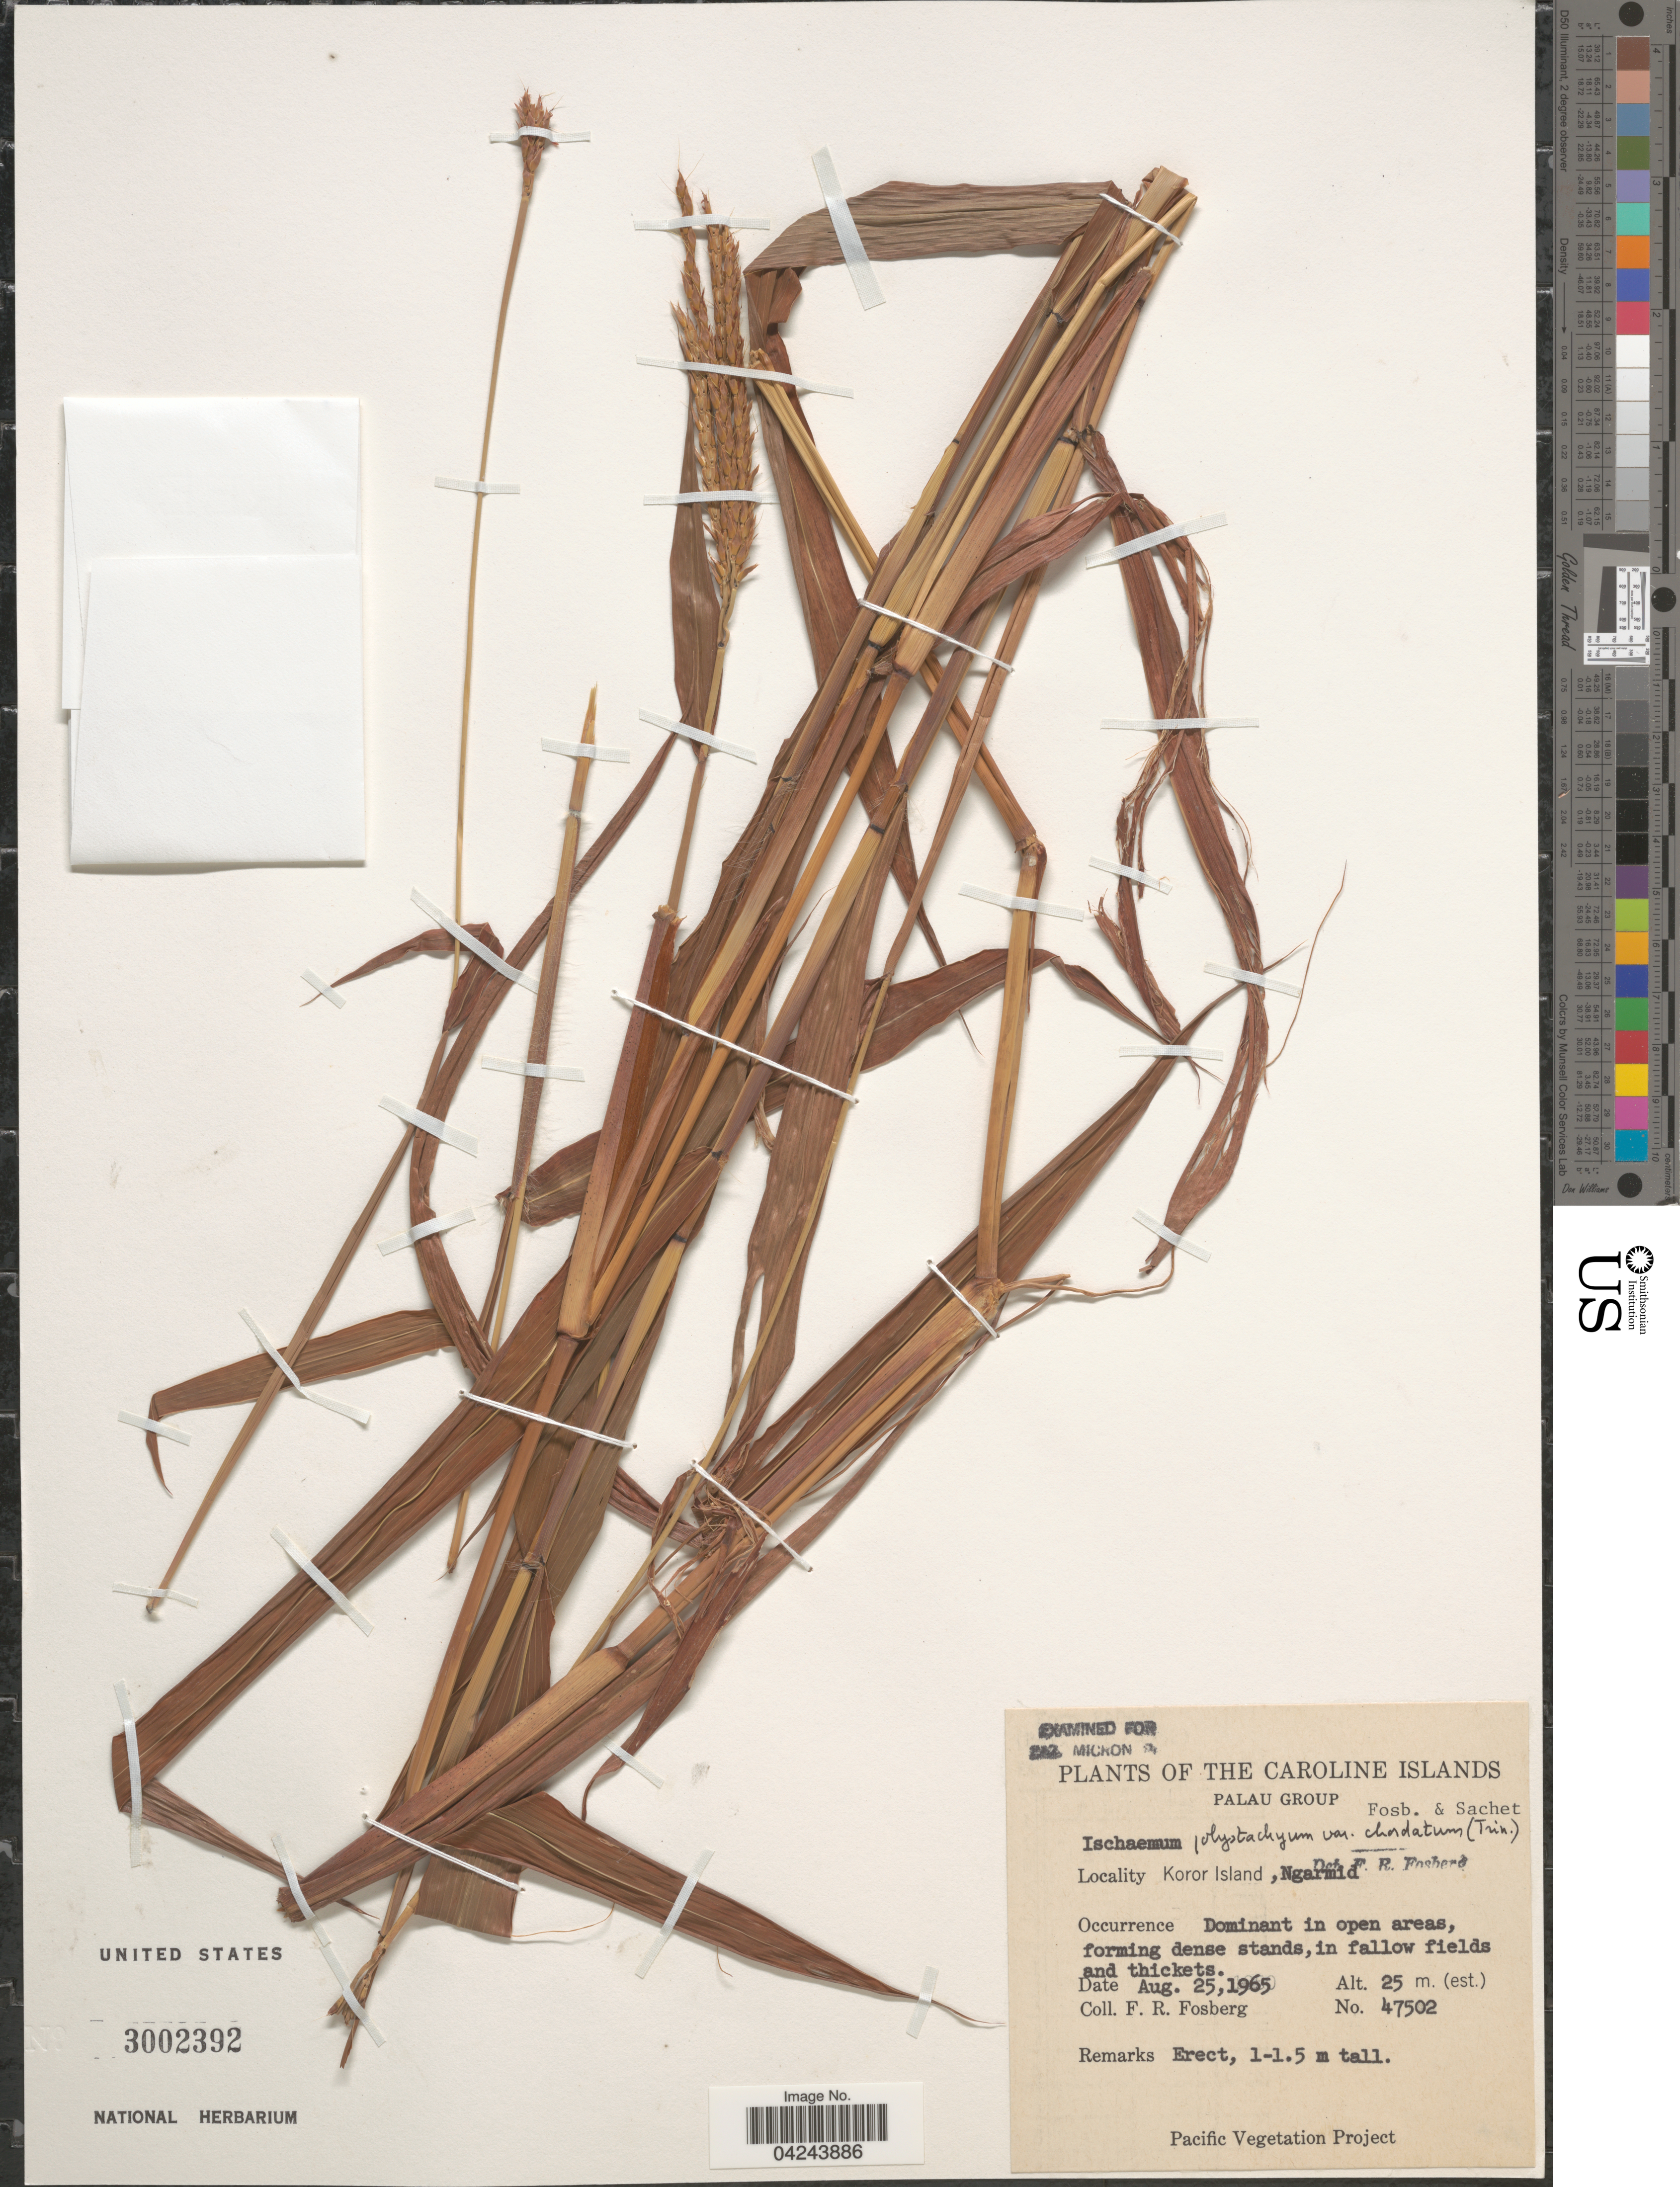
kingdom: Plantae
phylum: Tracheophyta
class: Liliopsida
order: Poales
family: Poaceae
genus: Ischaemum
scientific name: Ischaemum polystachyum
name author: J. Presl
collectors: F. R. Fosberg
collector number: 47502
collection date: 1965-08-25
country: Palau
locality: The Caroline Islands. Palau Group. Koror Island, Ngarmid.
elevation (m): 25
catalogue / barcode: US 3002392